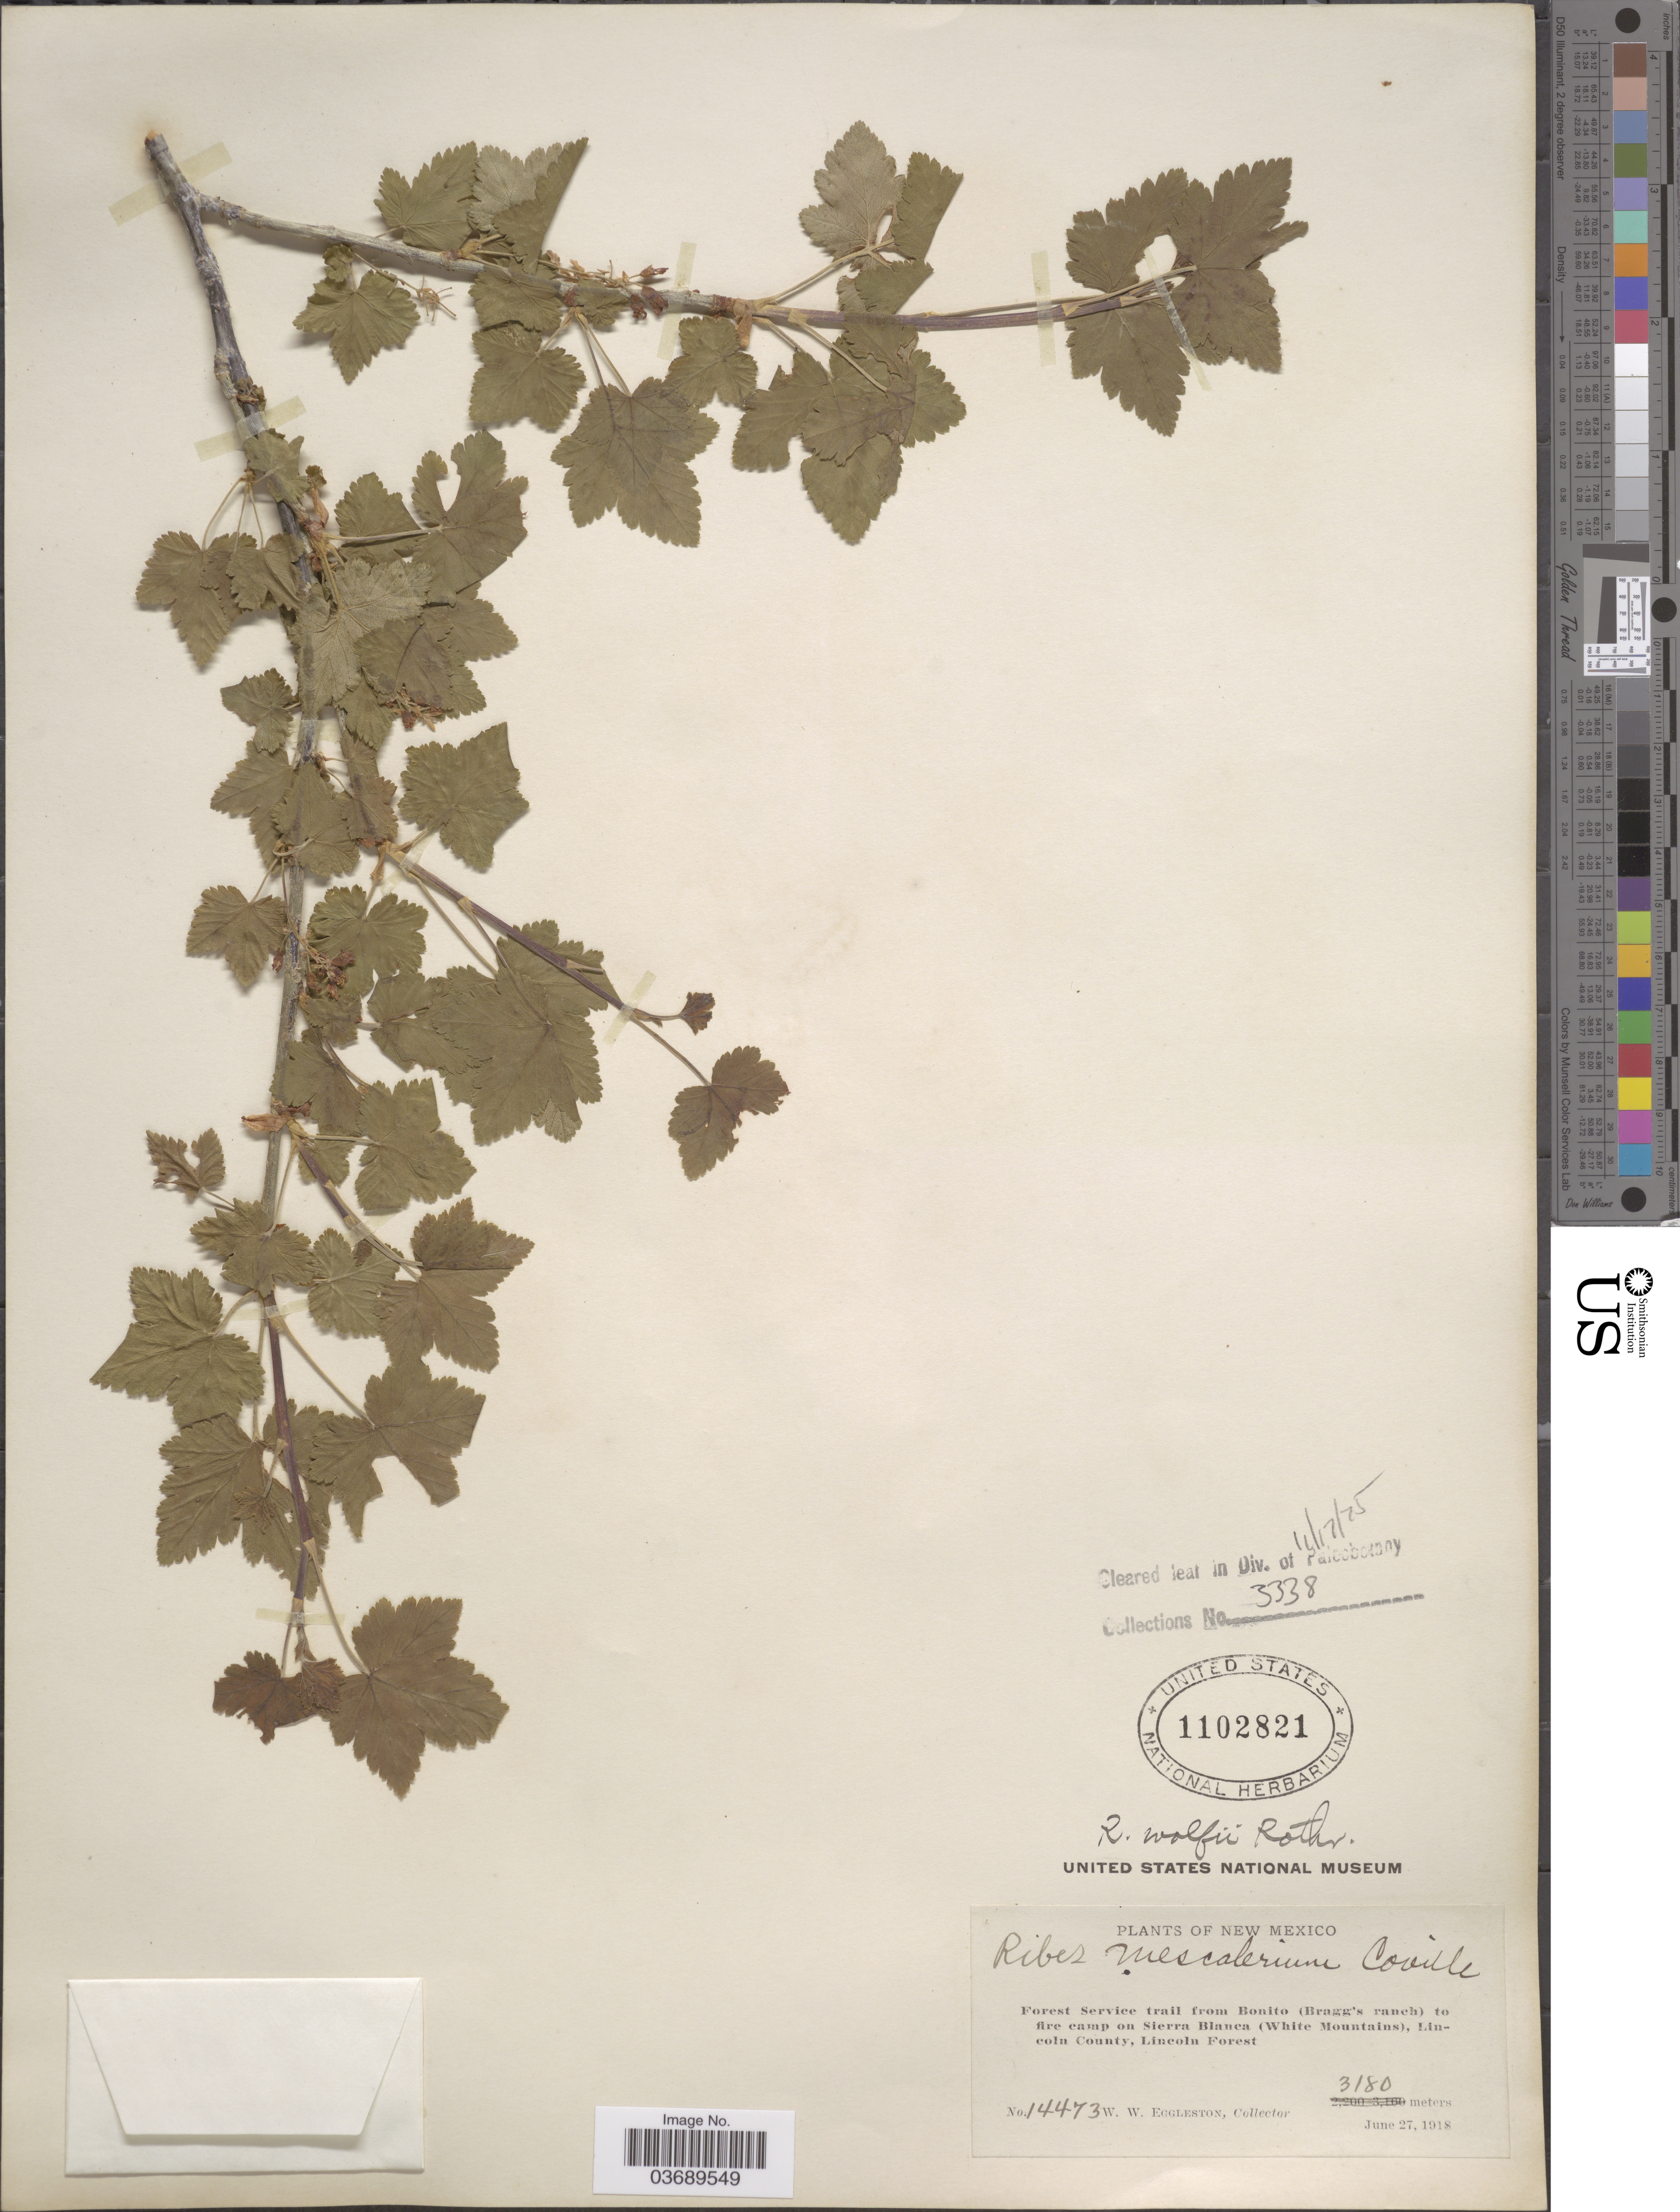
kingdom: Plantae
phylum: Tracheophyta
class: Magnoliopsida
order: Saxifragales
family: Grossulariaceae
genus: Ribes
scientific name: Ribes wolfii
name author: Rothr.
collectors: W. W. Eggleston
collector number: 14473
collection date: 1918-06-27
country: United States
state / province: New Mexico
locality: Forest Service trail from Bonito (Bragg's ranch) to fire camp on Sierra Blanca (White Mountains), Lincoln County, Lincoln Forest.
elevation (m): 3180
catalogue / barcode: US 1102821